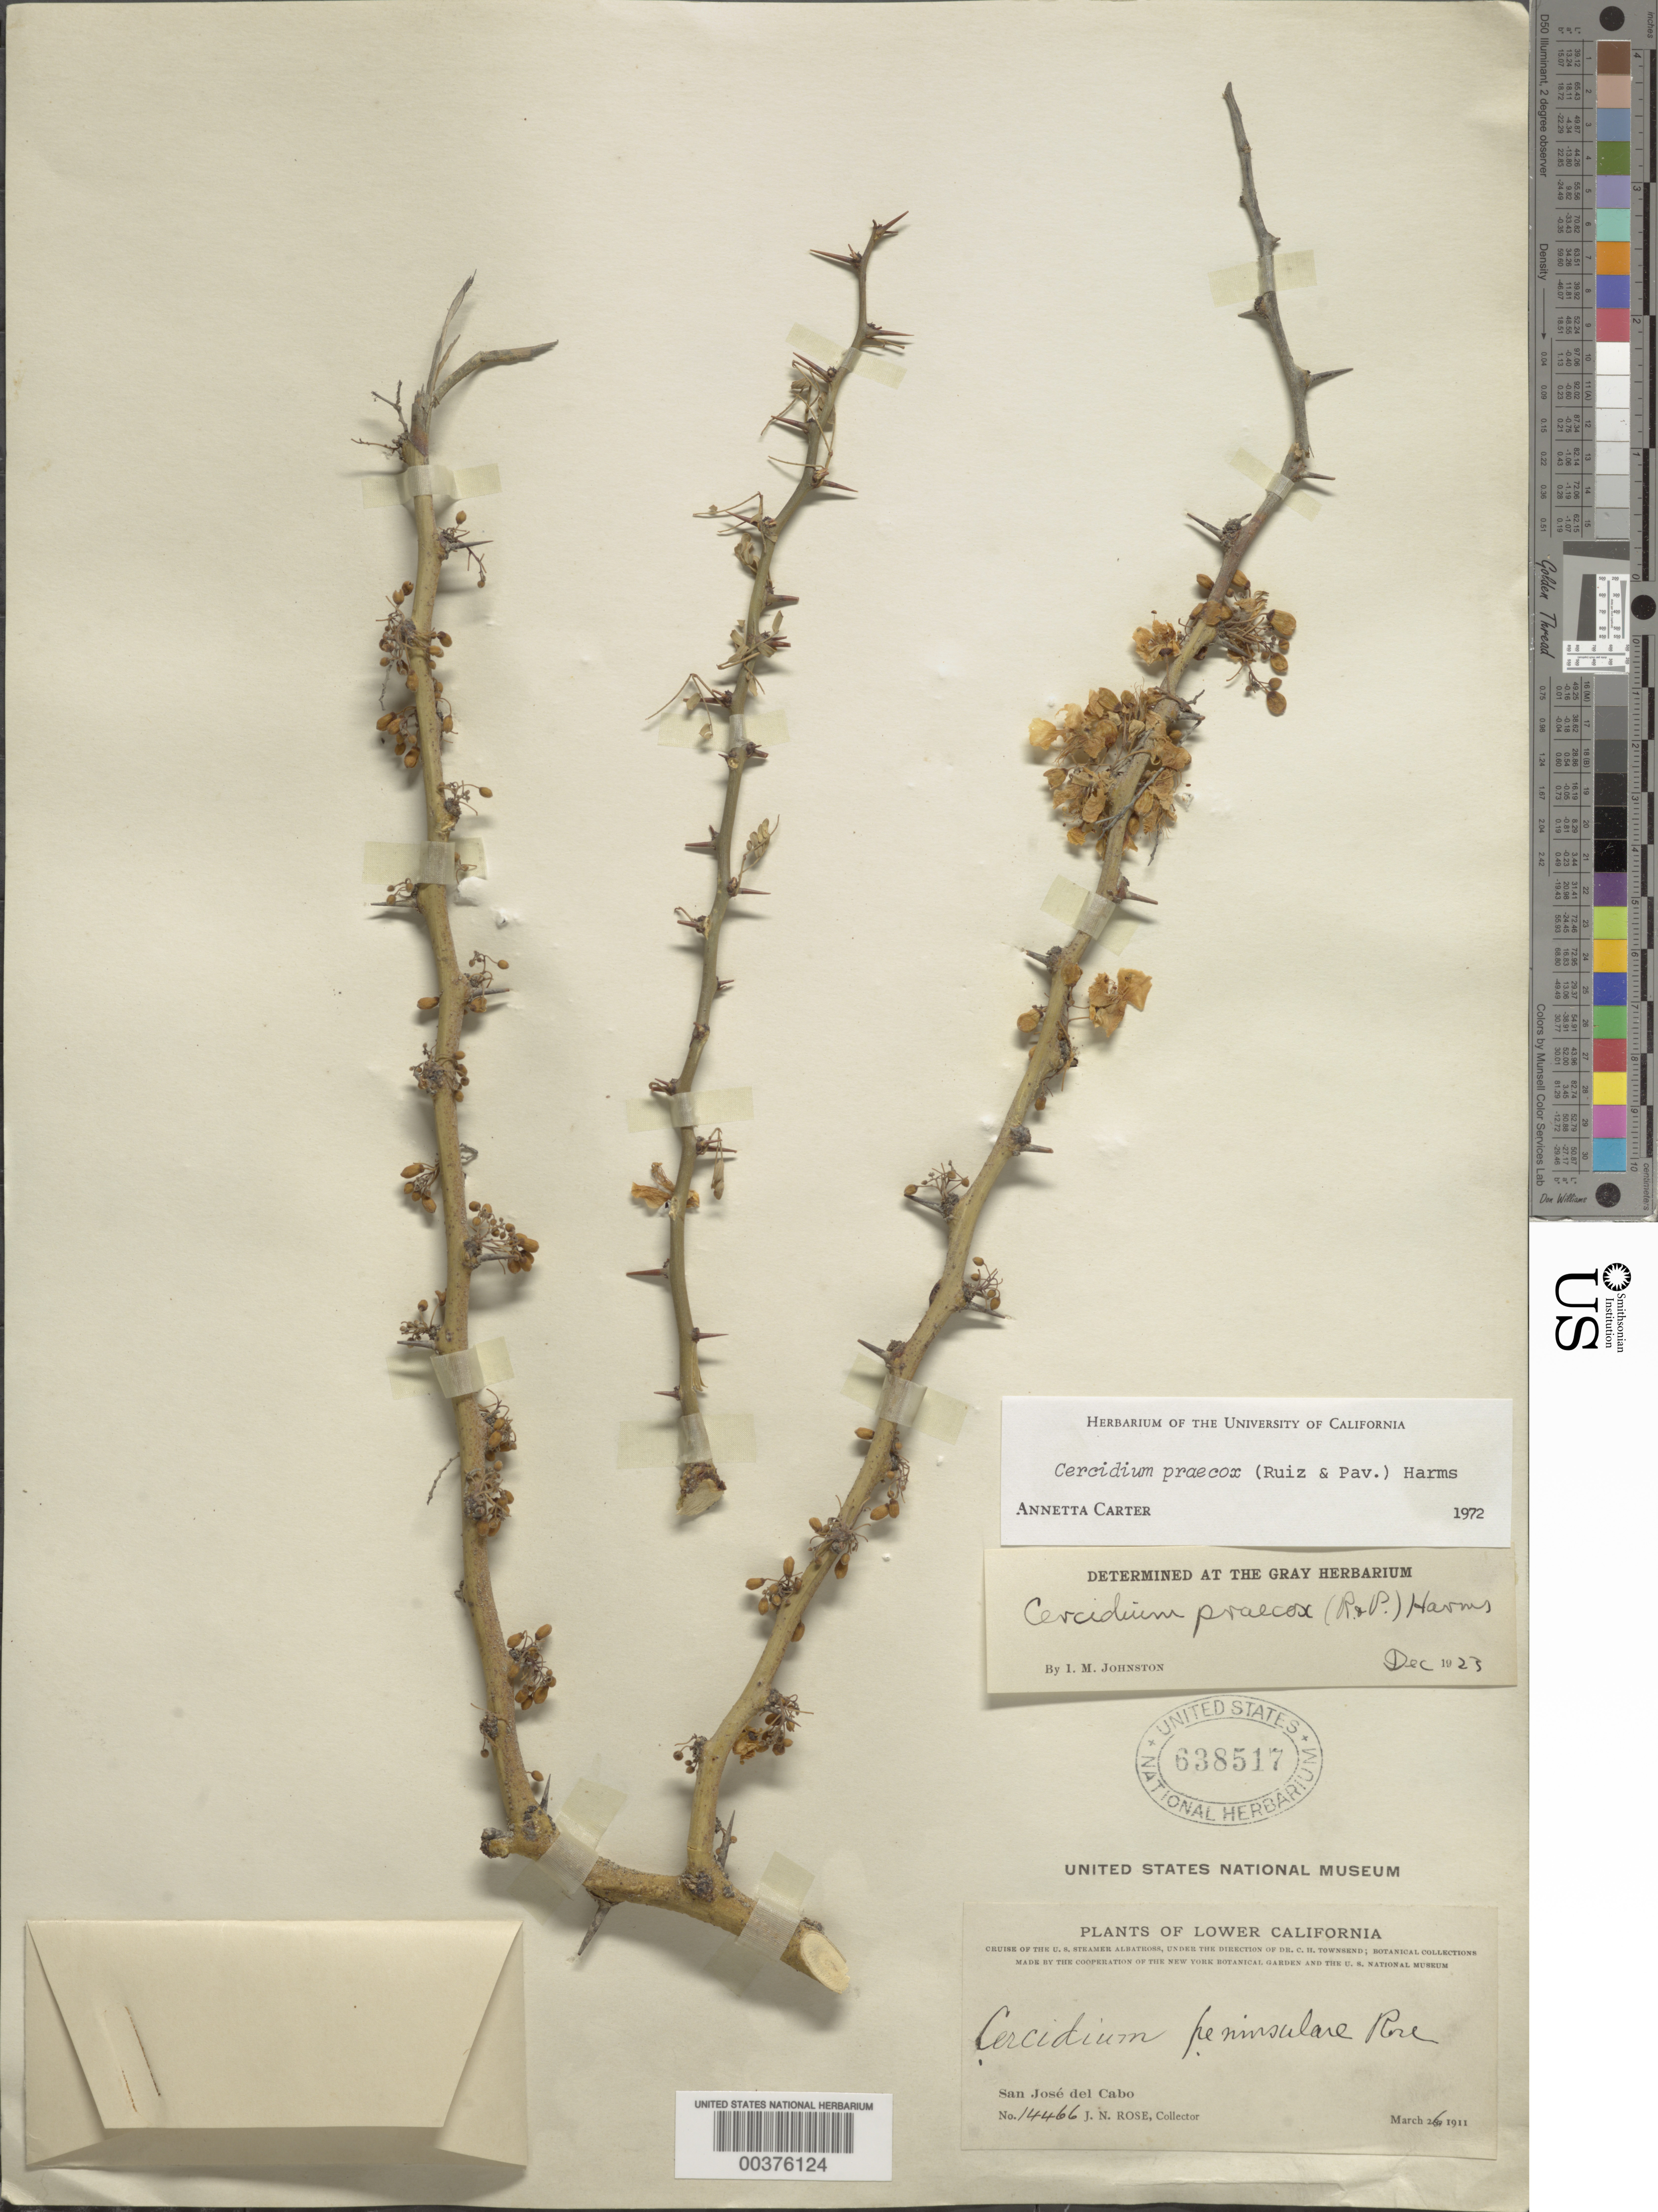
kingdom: Plantae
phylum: Tracheophyta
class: Magnoliopsida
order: Fabales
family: Fabaceae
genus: Parkinsonia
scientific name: Parkinsonia praecox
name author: (Ruiz & Pav.) J.E. Hawkins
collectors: J. N. Rose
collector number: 14466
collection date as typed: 26 Mar 1911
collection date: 1911-03-26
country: Mexico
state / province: Baja California Sur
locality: San José del Cabo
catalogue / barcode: US 638517